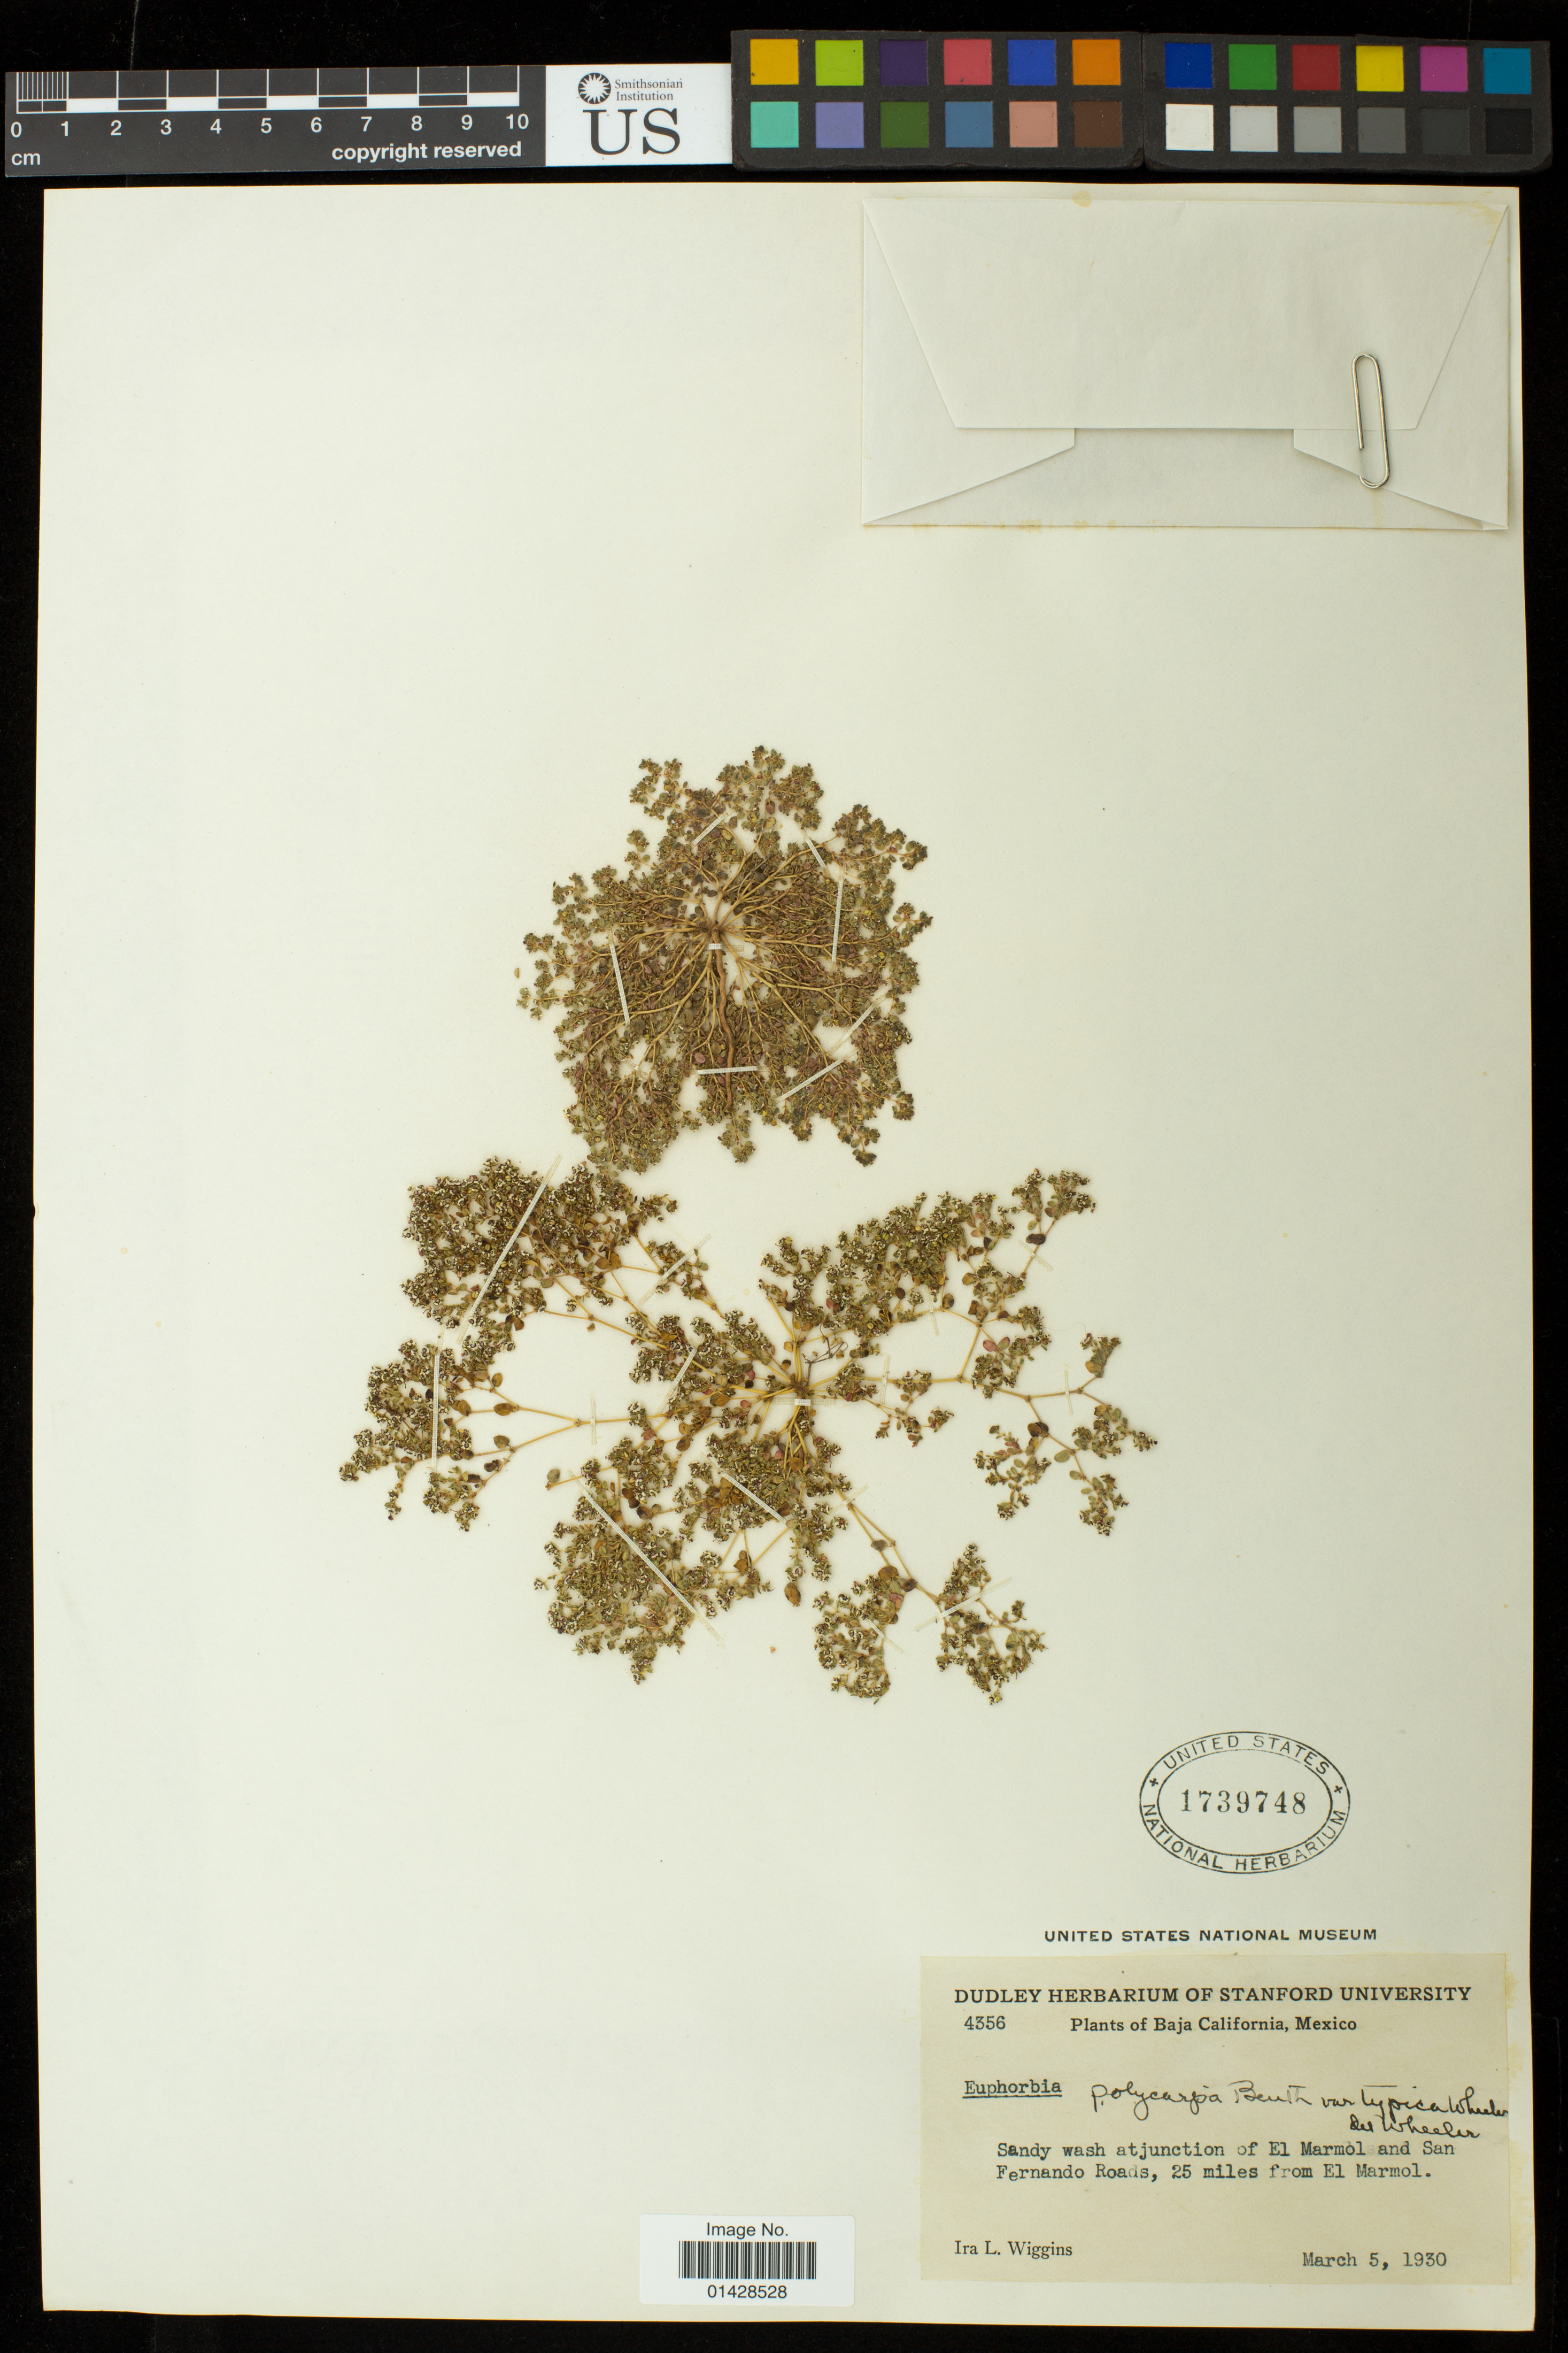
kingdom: Plantae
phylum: Tracheophyta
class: Magnoliopsida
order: Malpighiales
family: Euphorbiaceae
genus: Euphorbia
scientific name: Euphorbia polycarpa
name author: Benth.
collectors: I. L. Wiggins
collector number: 4356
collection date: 1930-03-05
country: Mexico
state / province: Baja California Norte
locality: At junction of El Marmol and San Fernando Roads, 25 miles from El Marmol.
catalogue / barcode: US 1739748